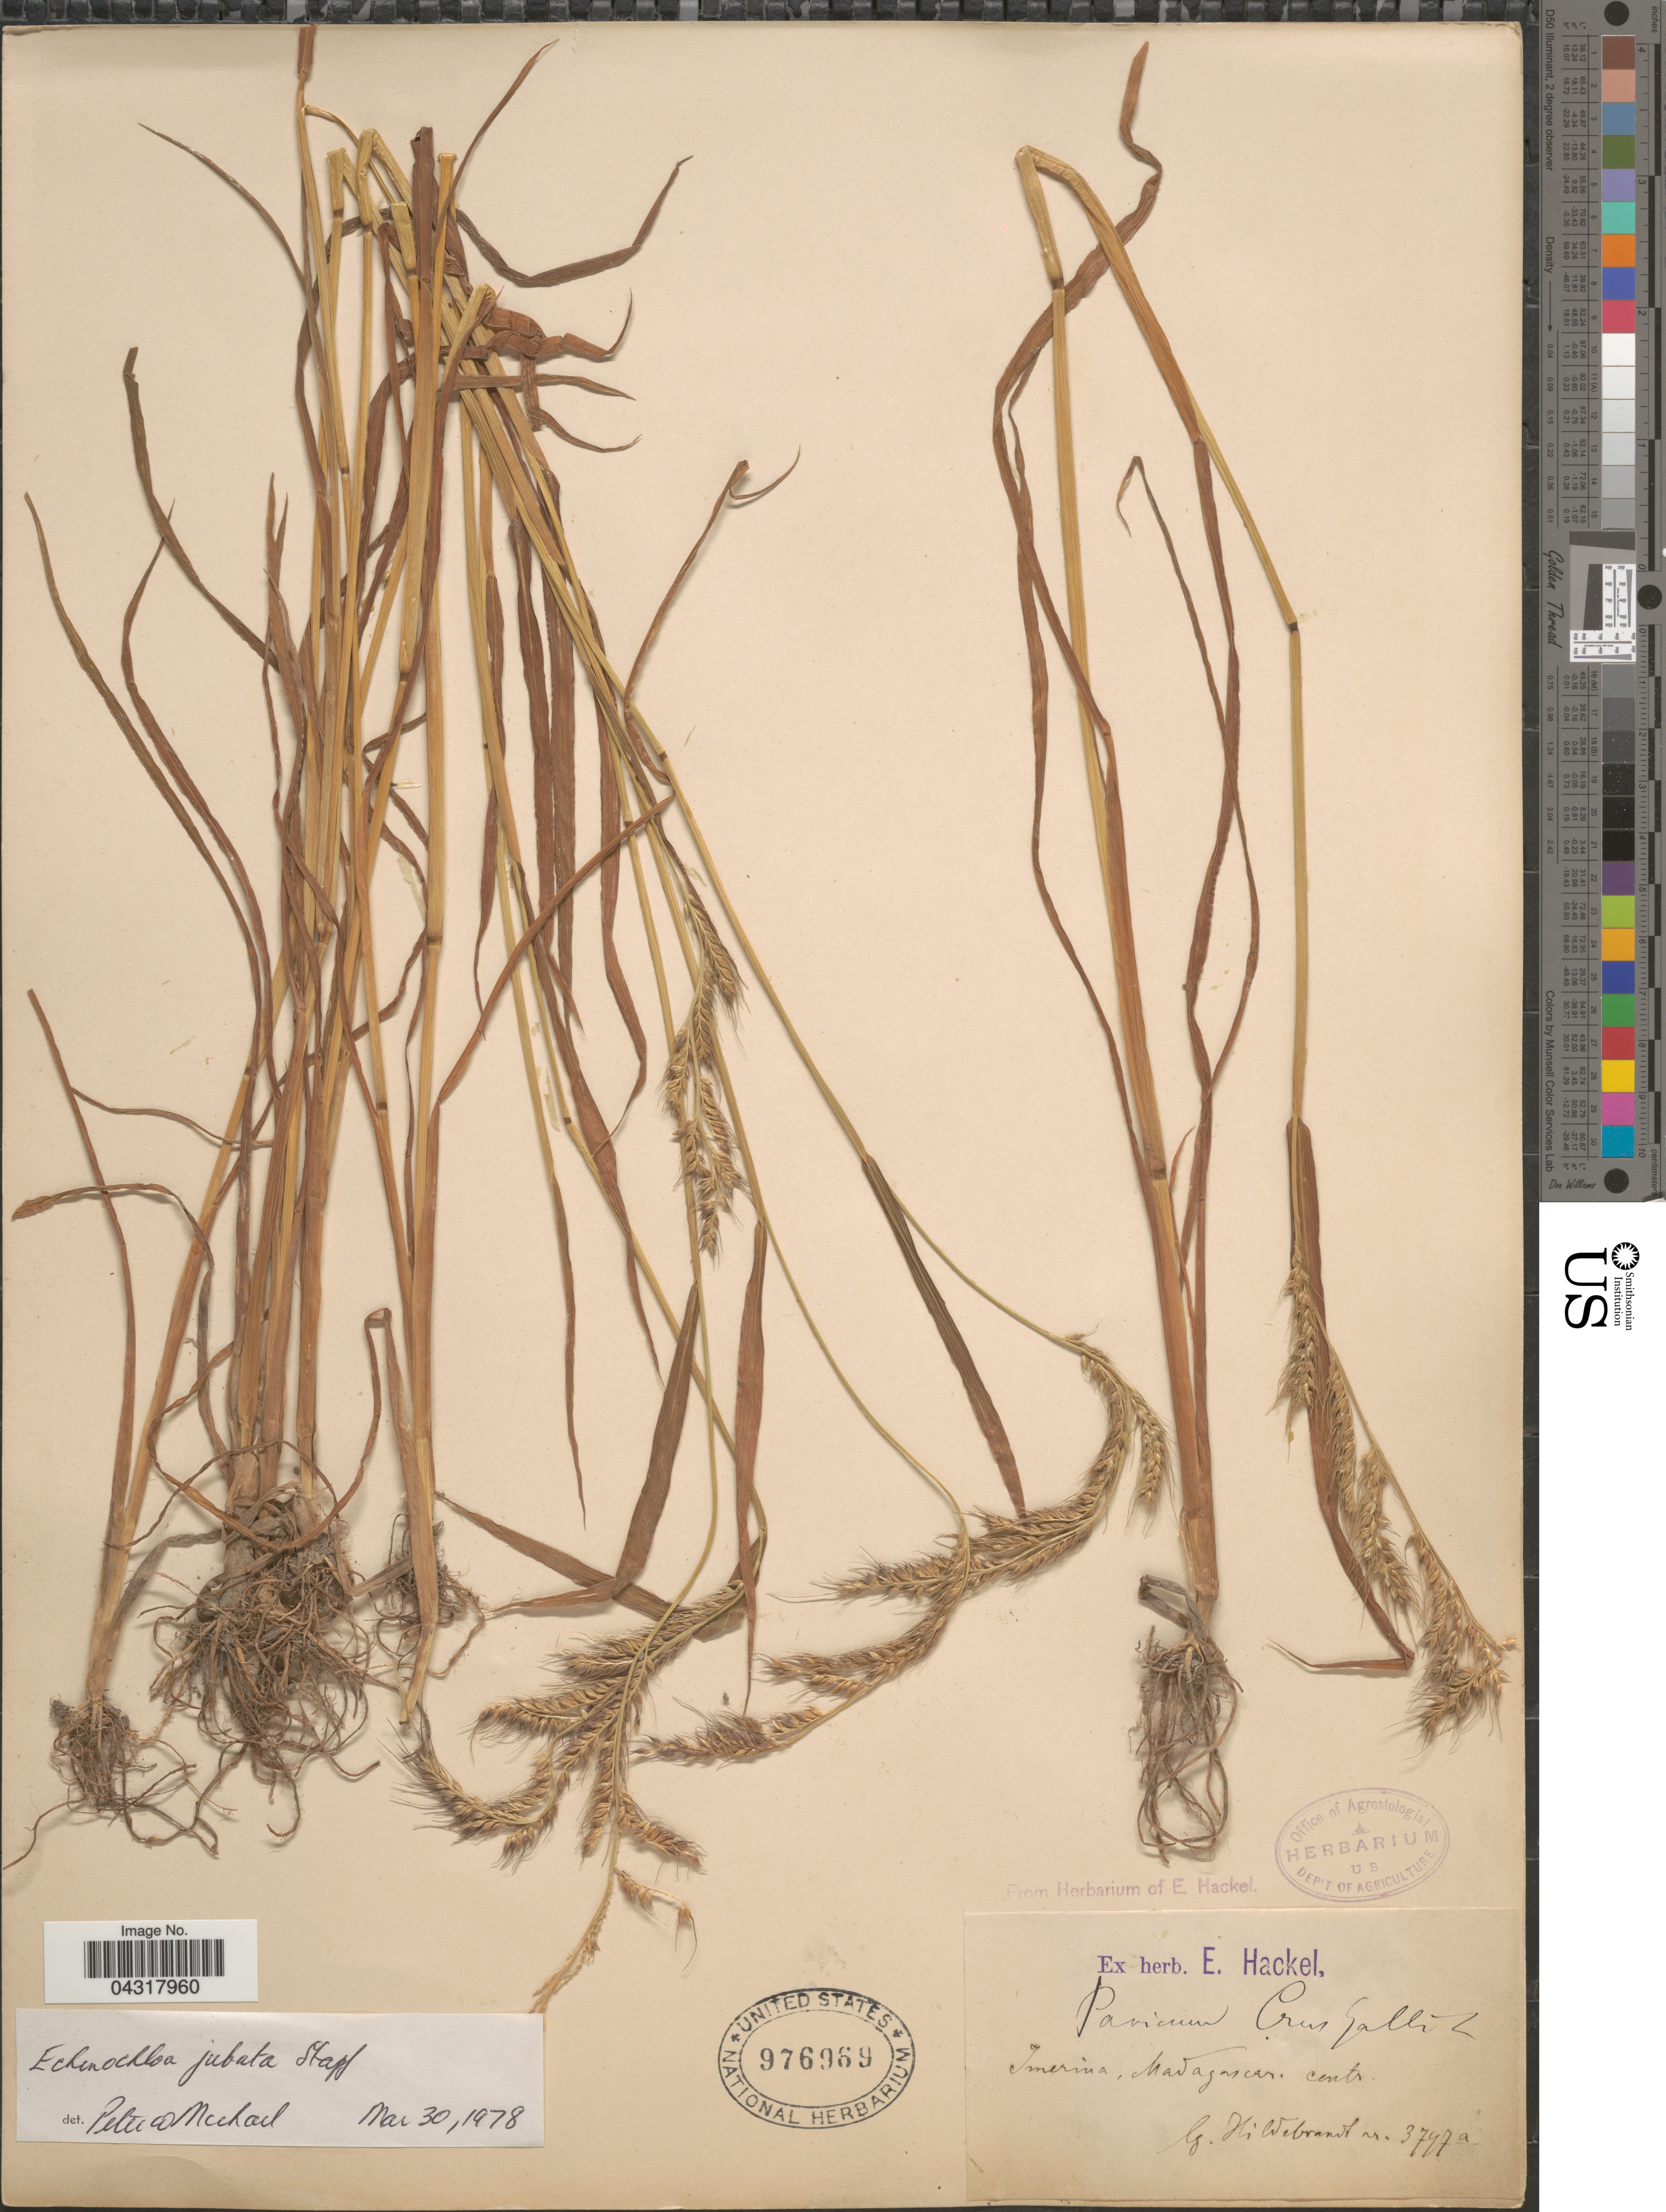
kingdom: Plantae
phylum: Tracheophyta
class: Liliopsida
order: Poales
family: Poaceae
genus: Echinochloa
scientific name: Echinochloa jubata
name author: Stapf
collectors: J. Hildebrandt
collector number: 3797a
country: Madagascar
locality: Imerina, Madagascar centr.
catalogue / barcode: US 976969